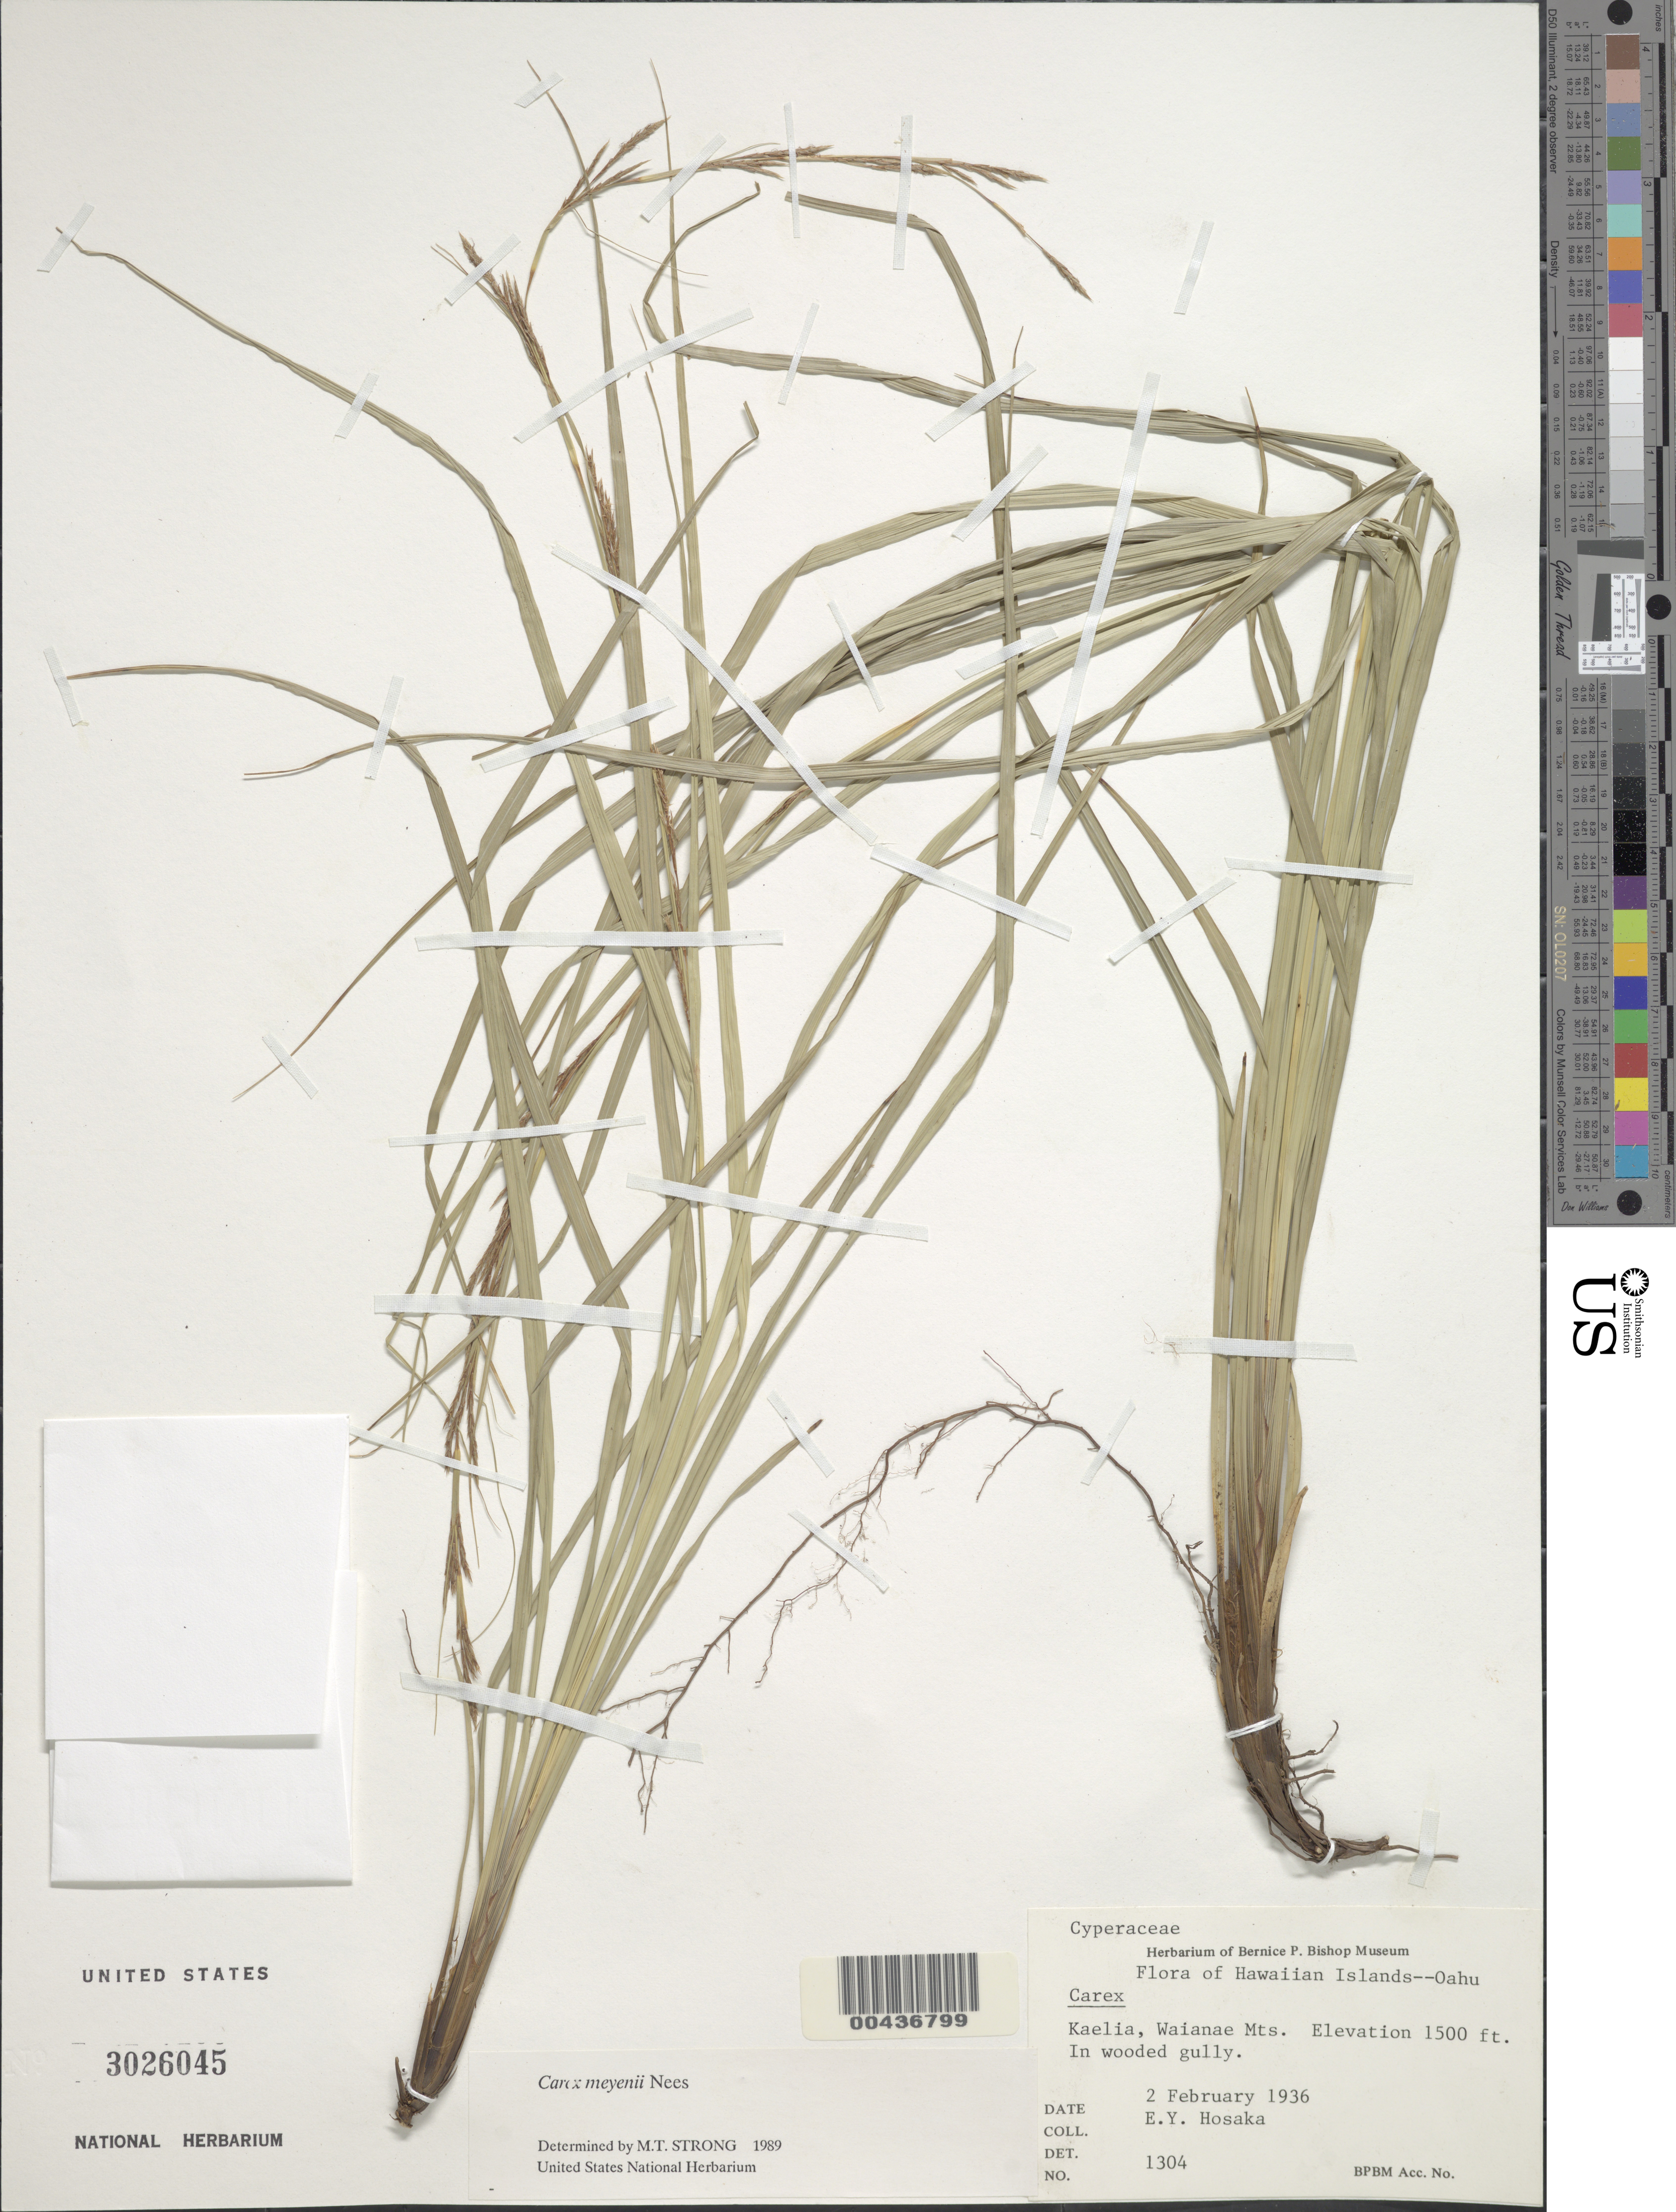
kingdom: Plantae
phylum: Tracheophyta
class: Liliopsida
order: Poales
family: Cyperaceae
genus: Carex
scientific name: Carex meyenii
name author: Nees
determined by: Strong, M. T., (US), Smithsonian Institution - National Museum of Natural History (UNITED STATES)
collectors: E. Y. Hosaka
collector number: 1304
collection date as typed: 2 Feb 1936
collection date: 1936-02-02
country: United States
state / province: Hawaii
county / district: Honolulu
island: Oahu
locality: Kaelia, Waianae Mts., Oahu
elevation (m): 457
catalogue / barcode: US 3026045